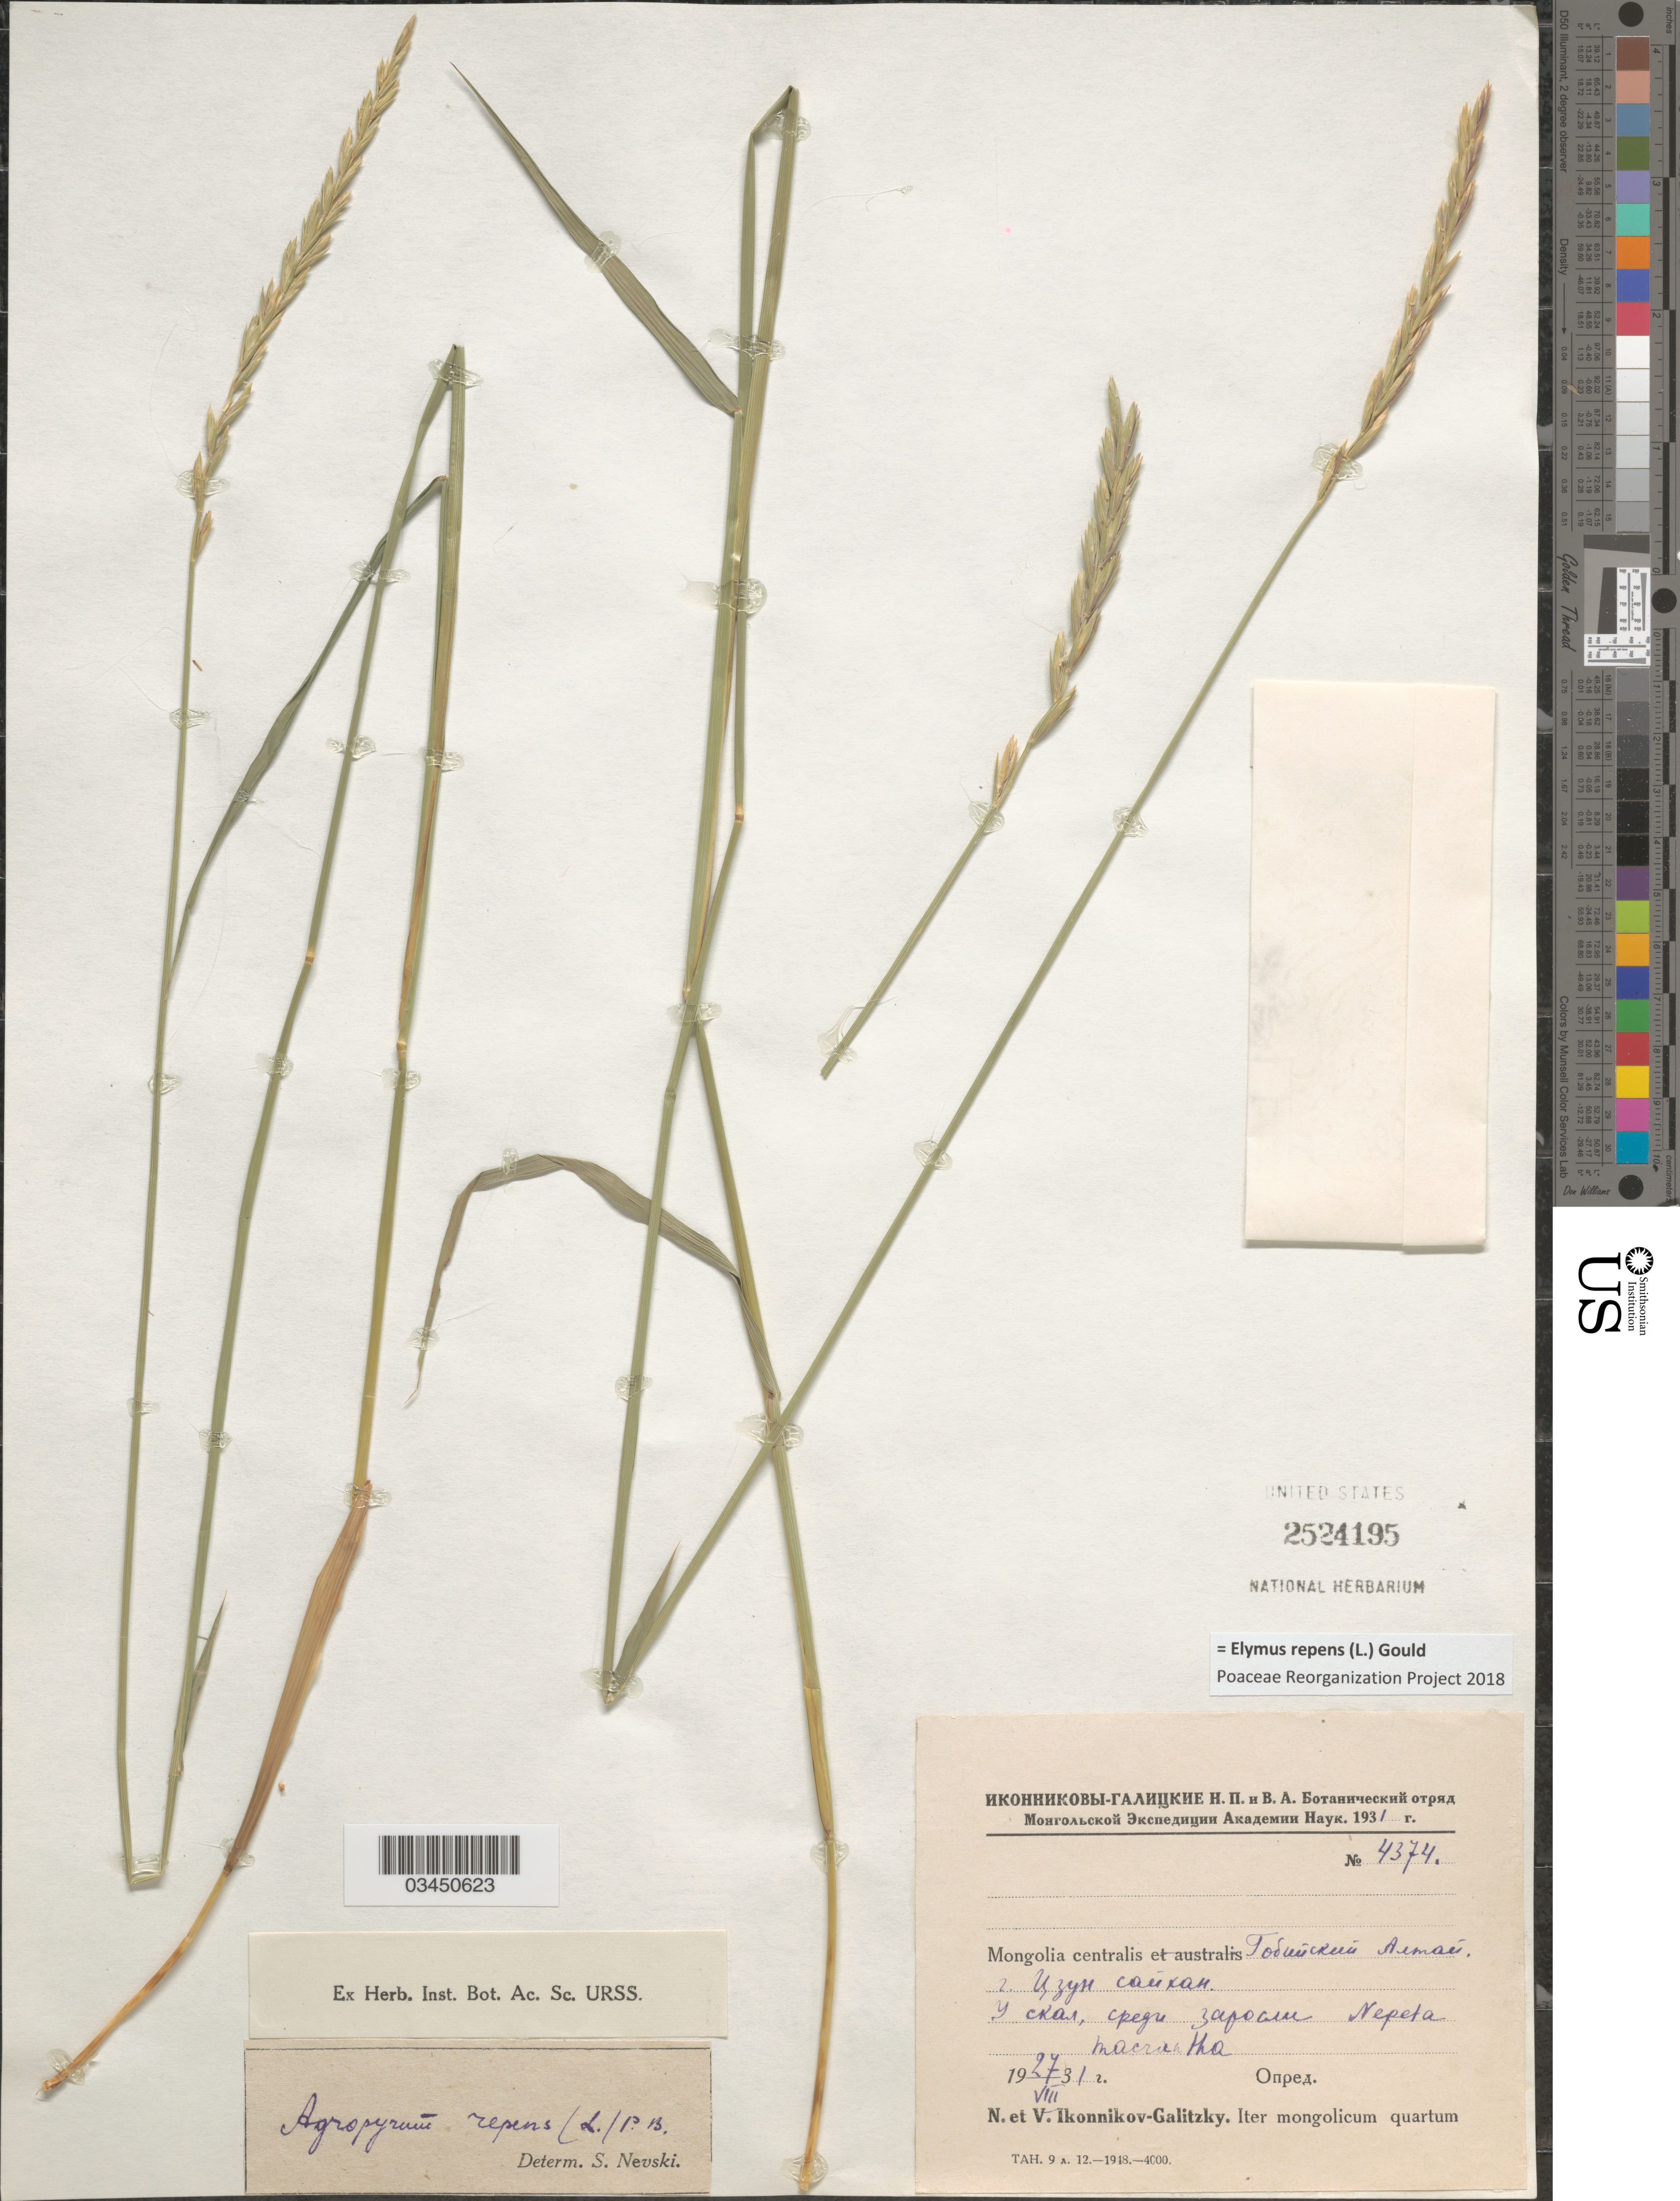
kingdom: Plantae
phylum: Tracheophyta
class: Liliopsida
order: Poales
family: Poaceae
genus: Elymus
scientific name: Elymus repens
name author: (L.) Gould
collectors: N. Ikkonikov-Galizky & V. Ikonnikov-Galitzky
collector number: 4374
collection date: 1931-08-27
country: Mongolia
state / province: Govi-Altay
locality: Iter mongolicum quartum. Tszun-saykhan Mt.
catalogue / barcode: US 2524195